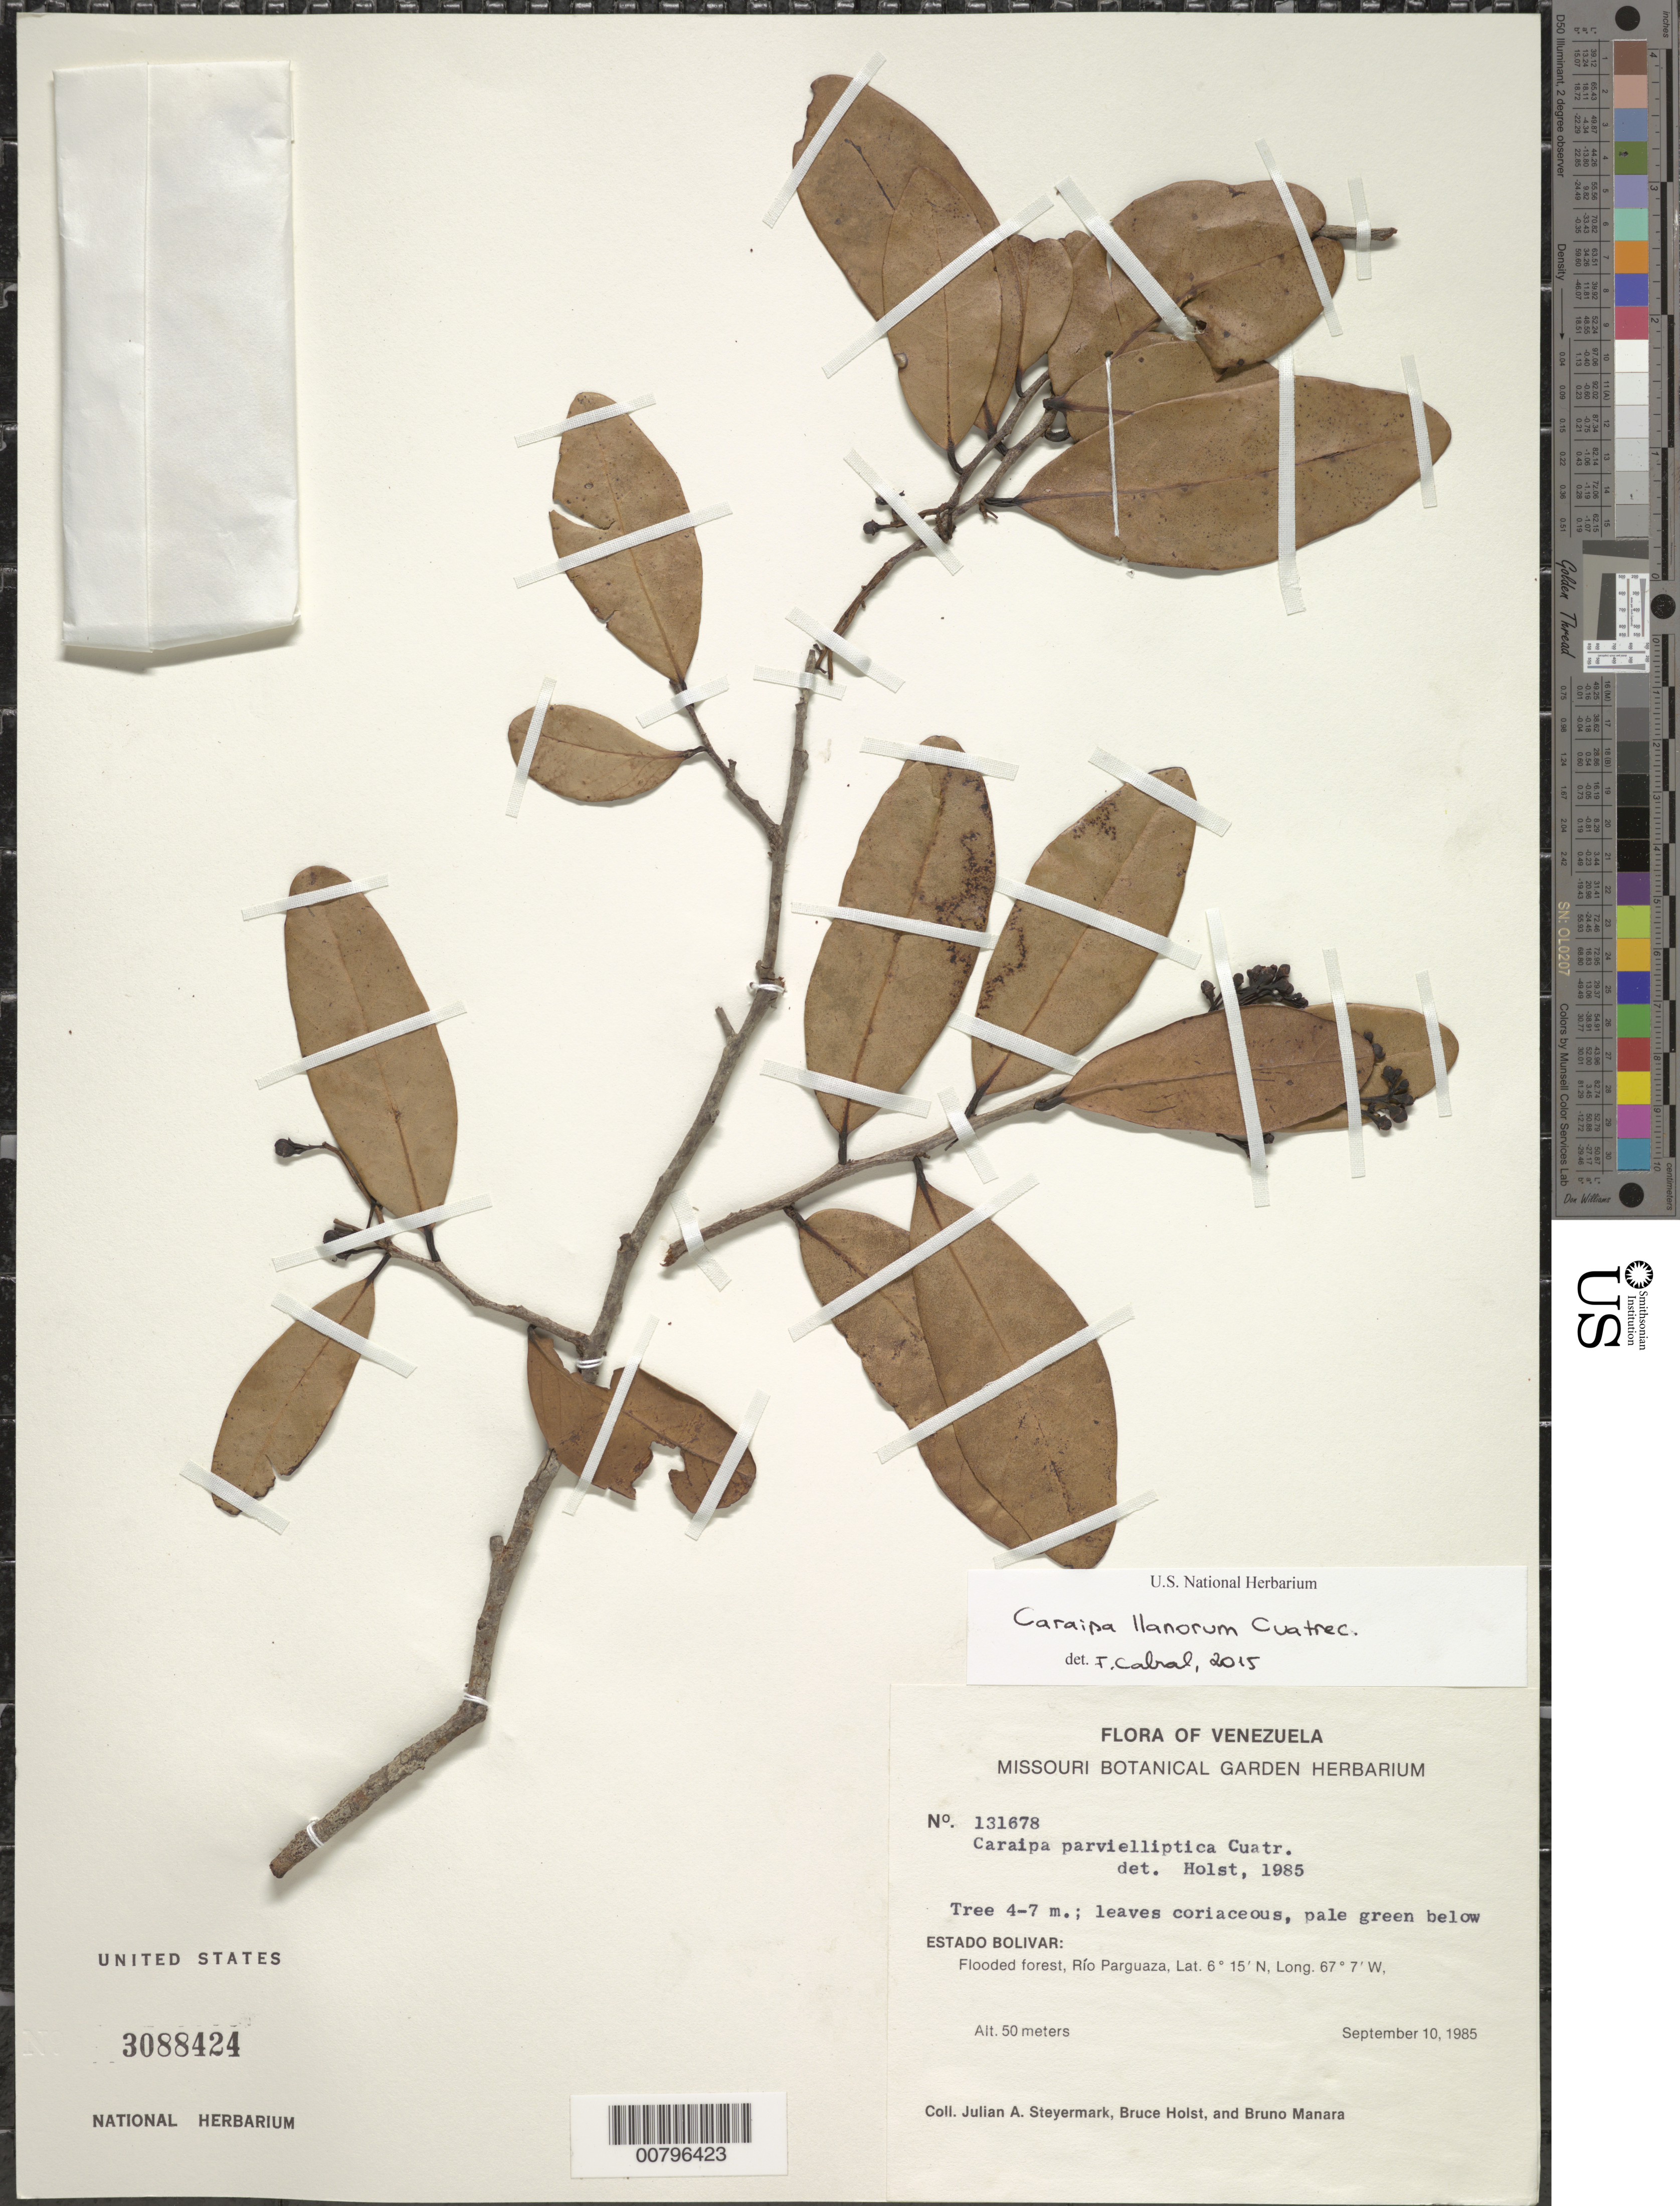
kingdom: Plantae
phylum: Tracheophyta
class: Magnoliopsida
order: Malpighiales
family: Calophyllaceae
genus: Caraipa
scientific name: Caraipa llanorum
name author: Cuatrec.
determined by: Cabral, F. N.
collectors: J. Steyermark, B. Holst & B. Manara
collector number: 131678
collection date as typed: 10-Sep-85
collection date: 1985-09-10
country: Venezuela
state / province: Bolívar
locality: Rio Parguaza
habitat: Flooded forest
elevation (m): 50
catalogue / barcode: US 3088424